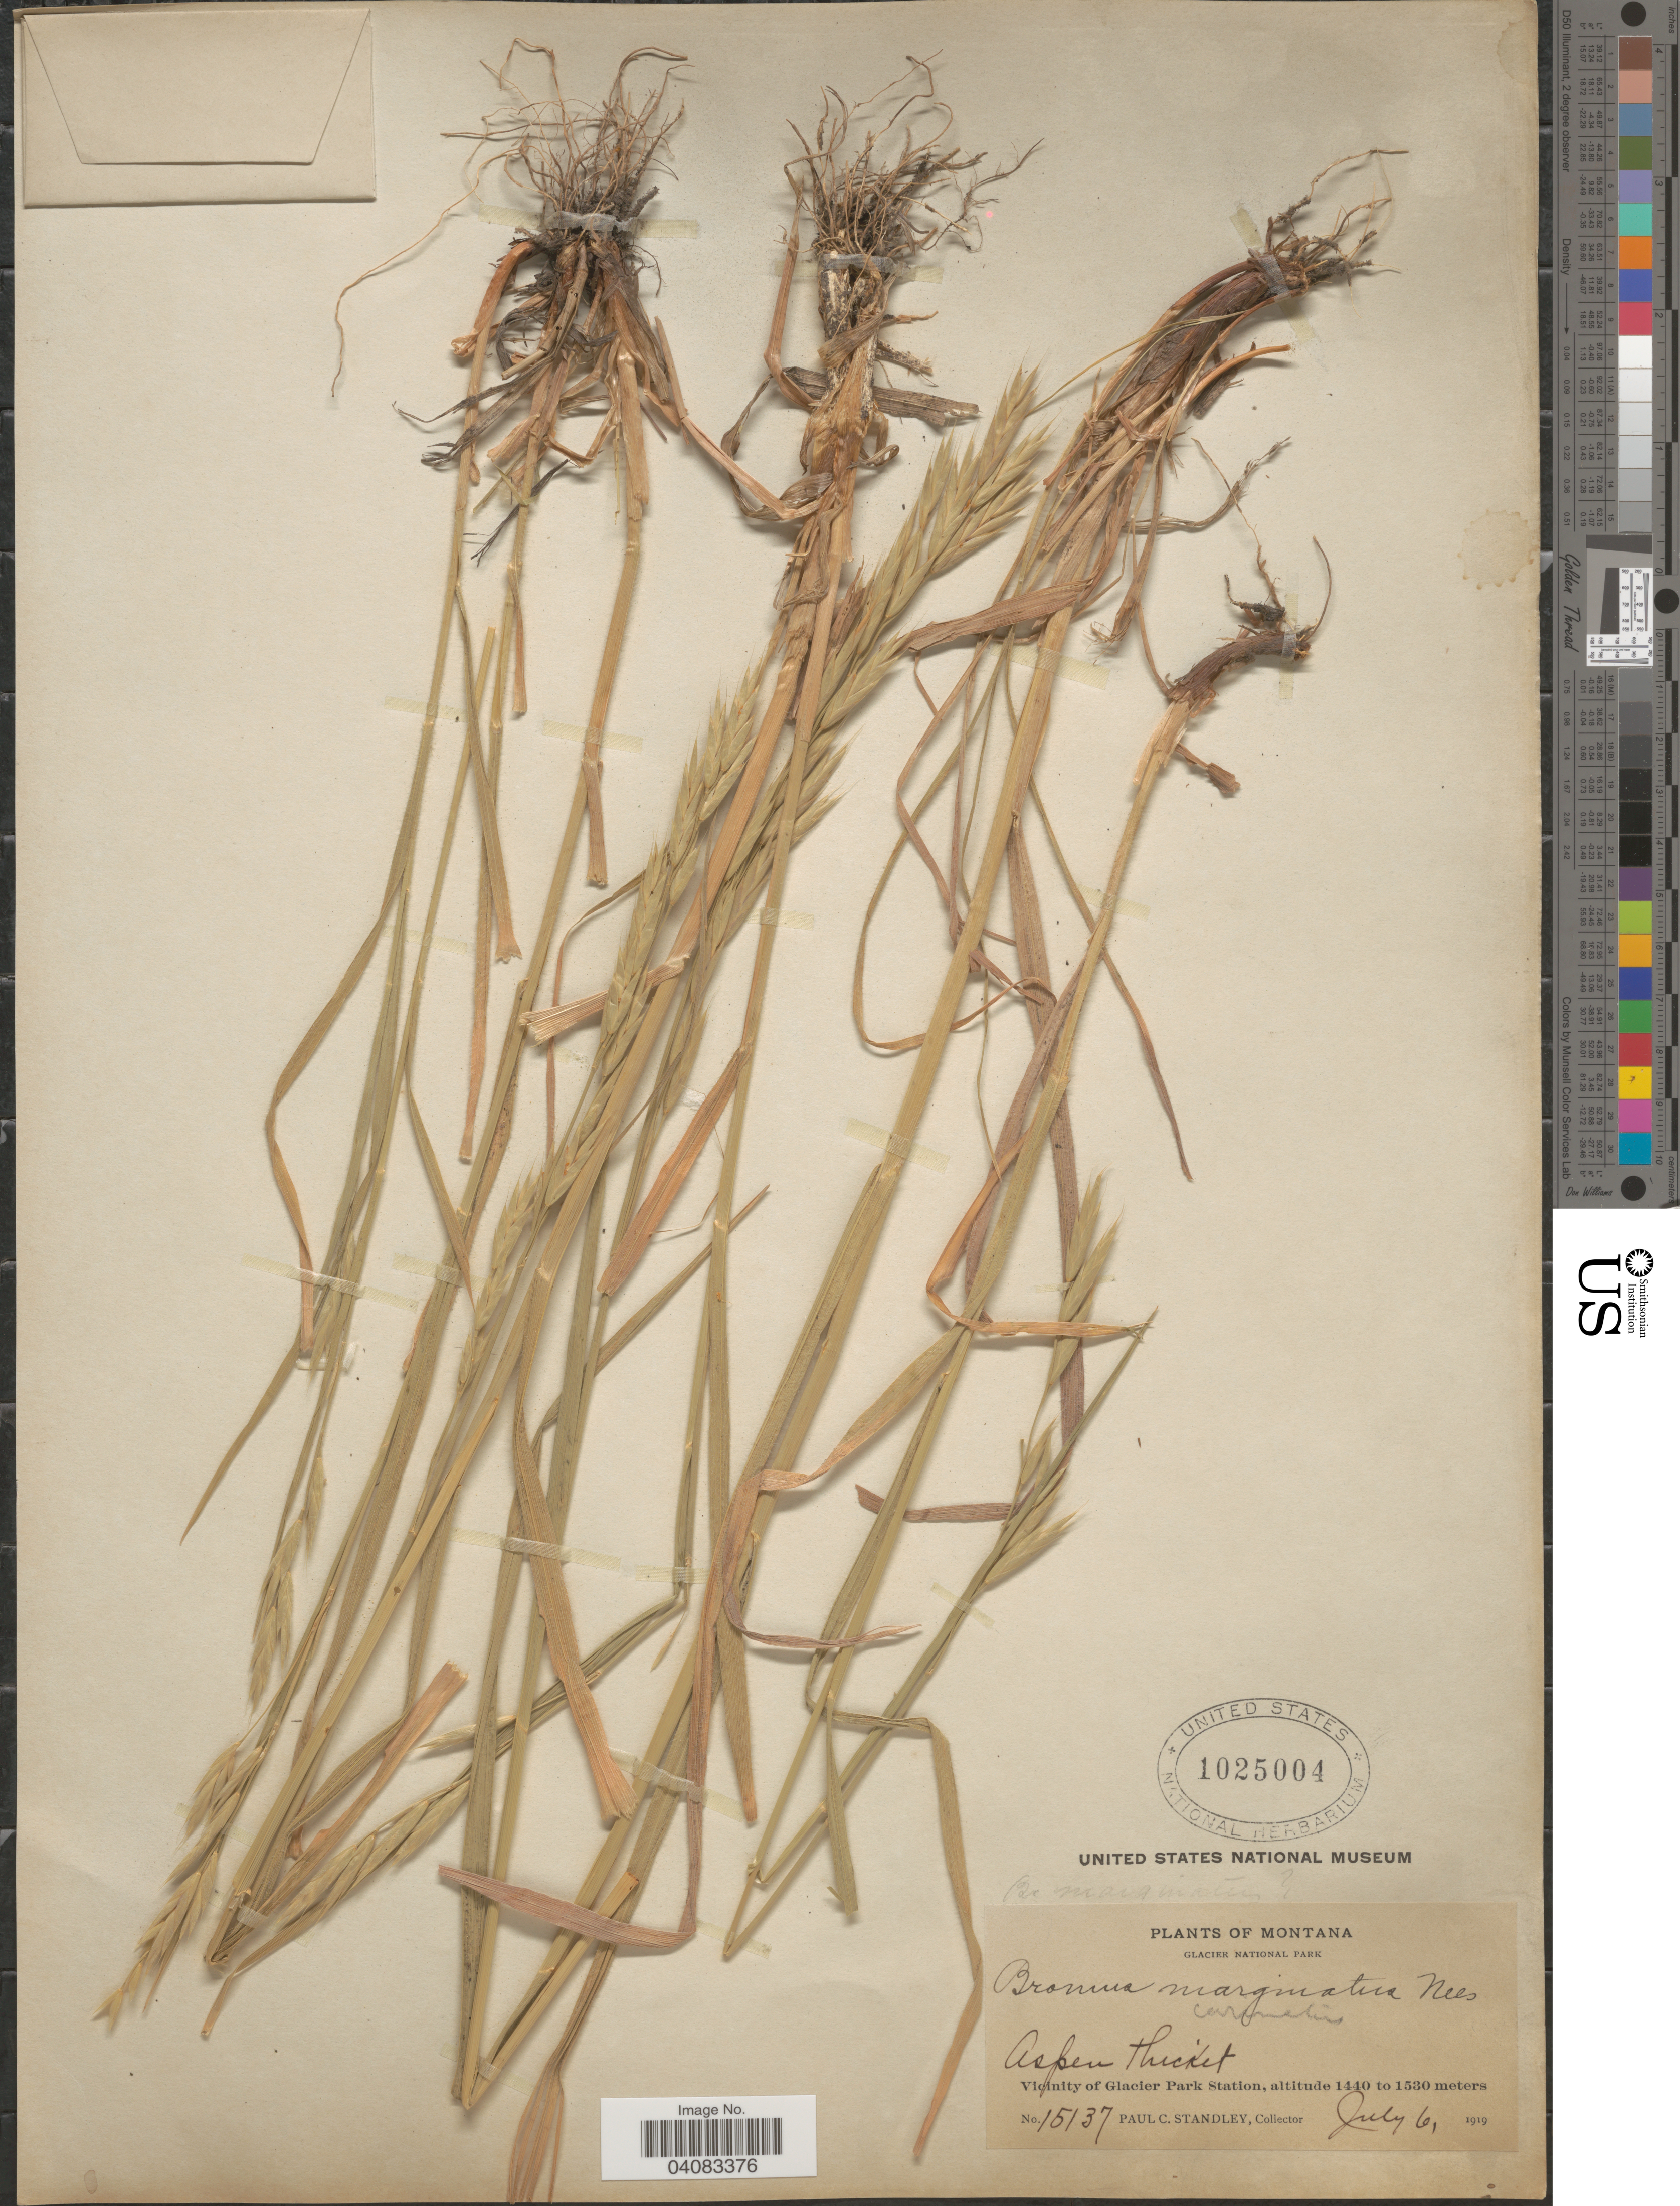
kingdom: Plantae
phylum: Tracheophyta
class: Liliopsida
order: Poales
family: Poaceae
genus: Bromus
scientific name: Bromus marginatus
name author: Nees ex Steud.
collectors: P. C. Standley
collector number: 15137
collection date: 1919-07-06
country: United States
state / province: Montana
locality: Glacier National Park. Aspen thicket. Vicinity of Glacier Park Station.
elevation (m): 1440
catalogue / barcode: US 1025004